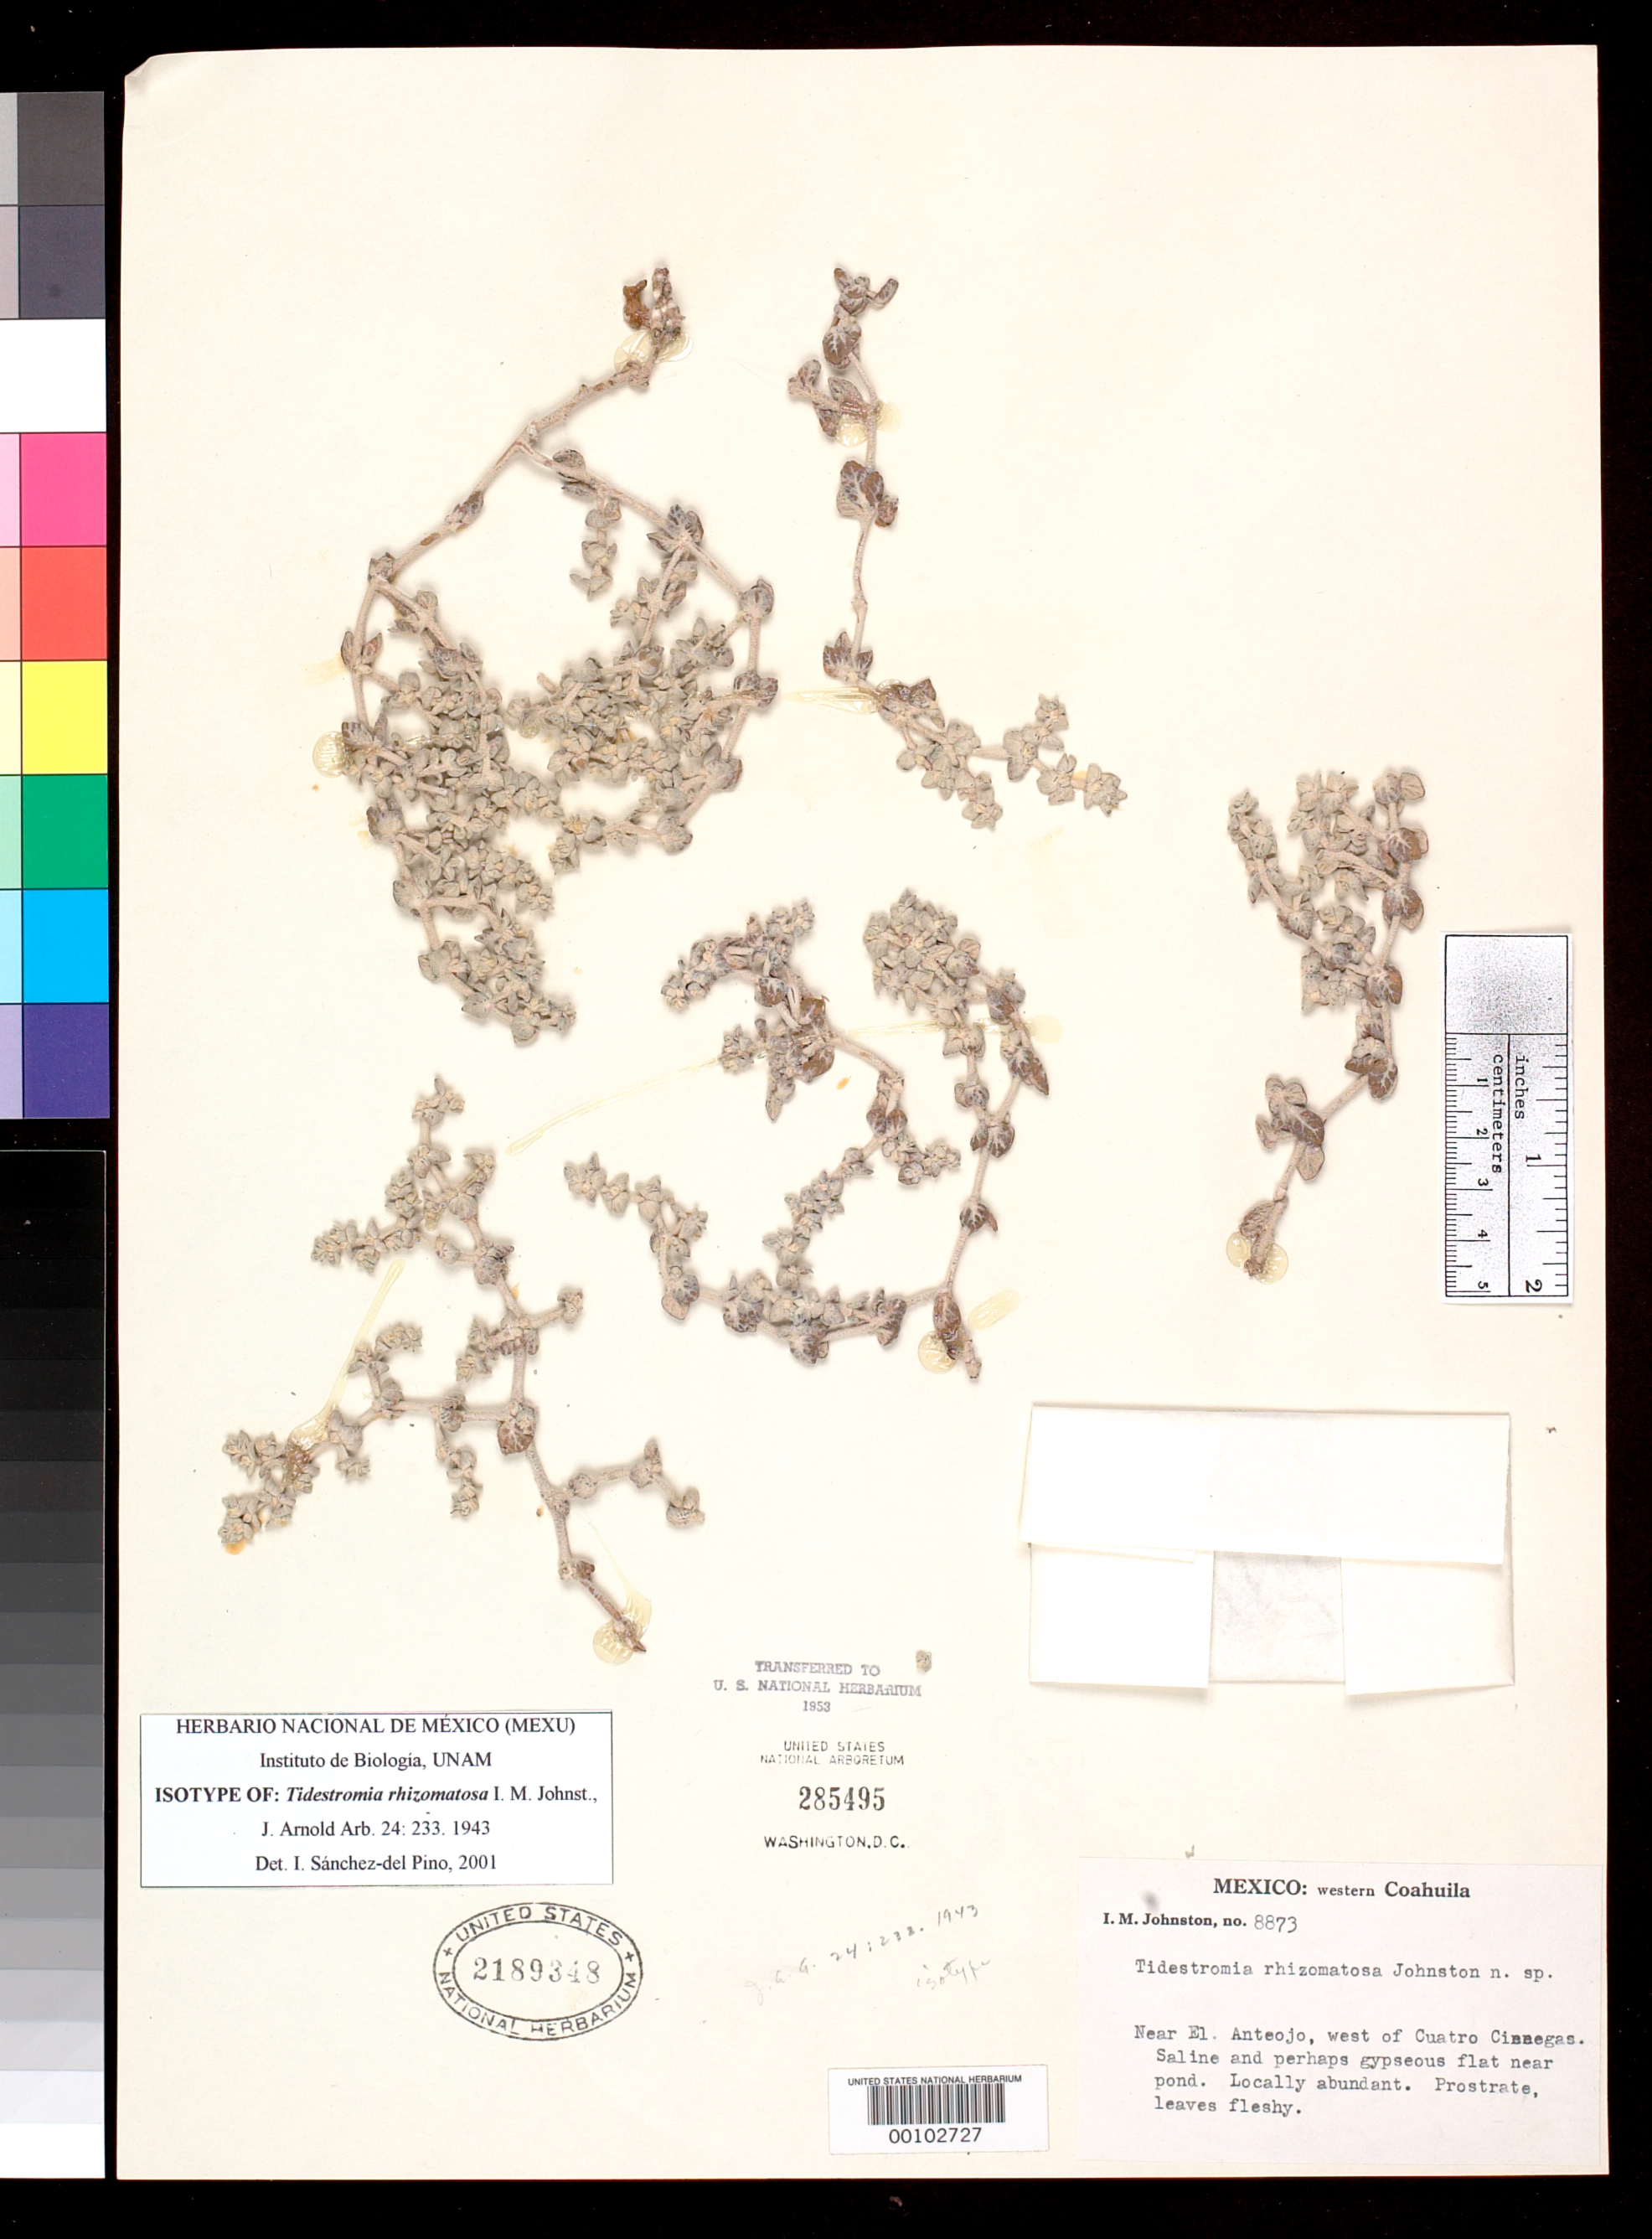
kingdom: Plantae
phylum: Tracheophyta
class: Magnoliopsida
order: Caryophyllales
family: Amaranthaceae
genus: Tidestromia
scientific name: Tidestromia rhizomatosa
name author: I.M. Johnst.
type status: Isotype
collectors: I.M. Johnston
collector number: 8873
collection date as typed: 05 Sep 1941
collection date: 1941-09-05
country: Mexico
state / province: Coahuila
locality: Near El Anteojo, 3 miles W of Cuatro Ciénegas.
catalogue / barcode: US 2189348